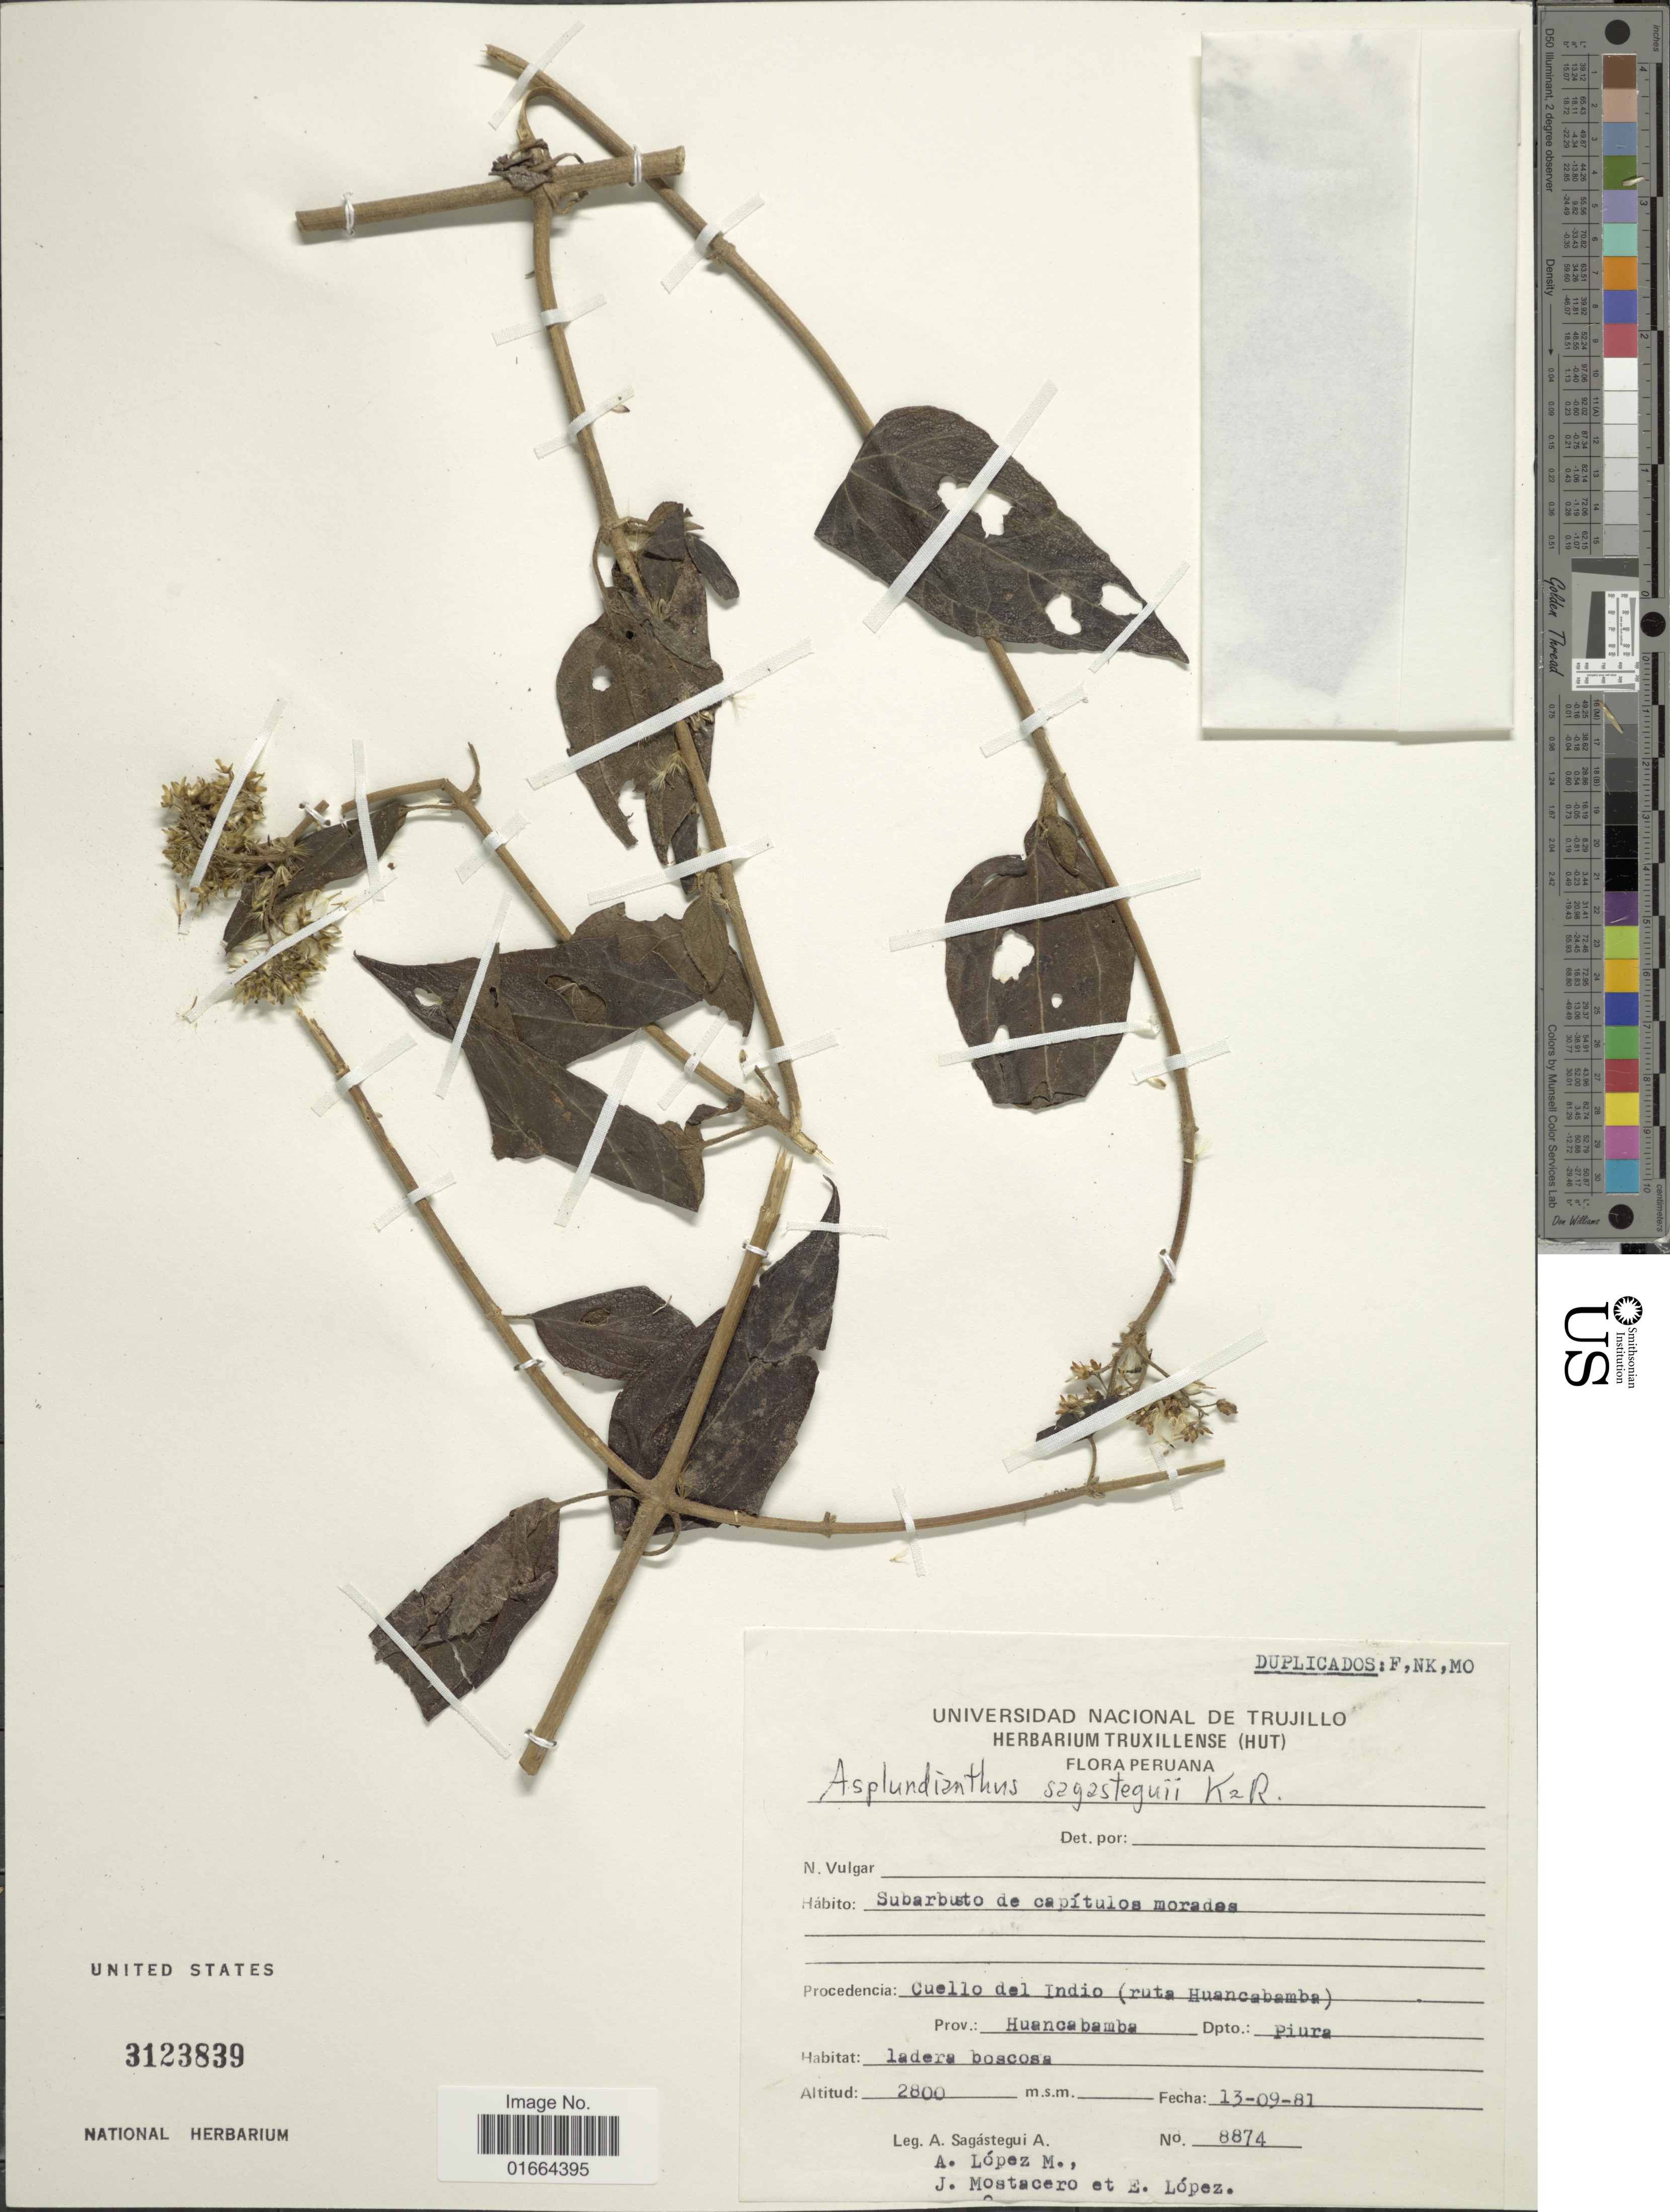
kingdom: Plantae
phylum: Tracheophyta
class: Magnoliopsida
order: Asterales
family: Asteraceae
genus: Asplundianthus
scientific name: Asplundianthus sagasteguii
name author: R.M. King & H. Rob.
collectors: A. Sagástegui A., A. López M., J. Mostacero & E. López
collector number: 8872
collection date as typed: Transcribed d/m/y: 13/9/81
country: Peru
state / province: Piura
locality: Procedencia: Cuello del Indio (ruta Huancabamba), Prov. Huancabamba, Dpto.: Piura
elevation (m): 2800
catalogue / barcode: US 3123839